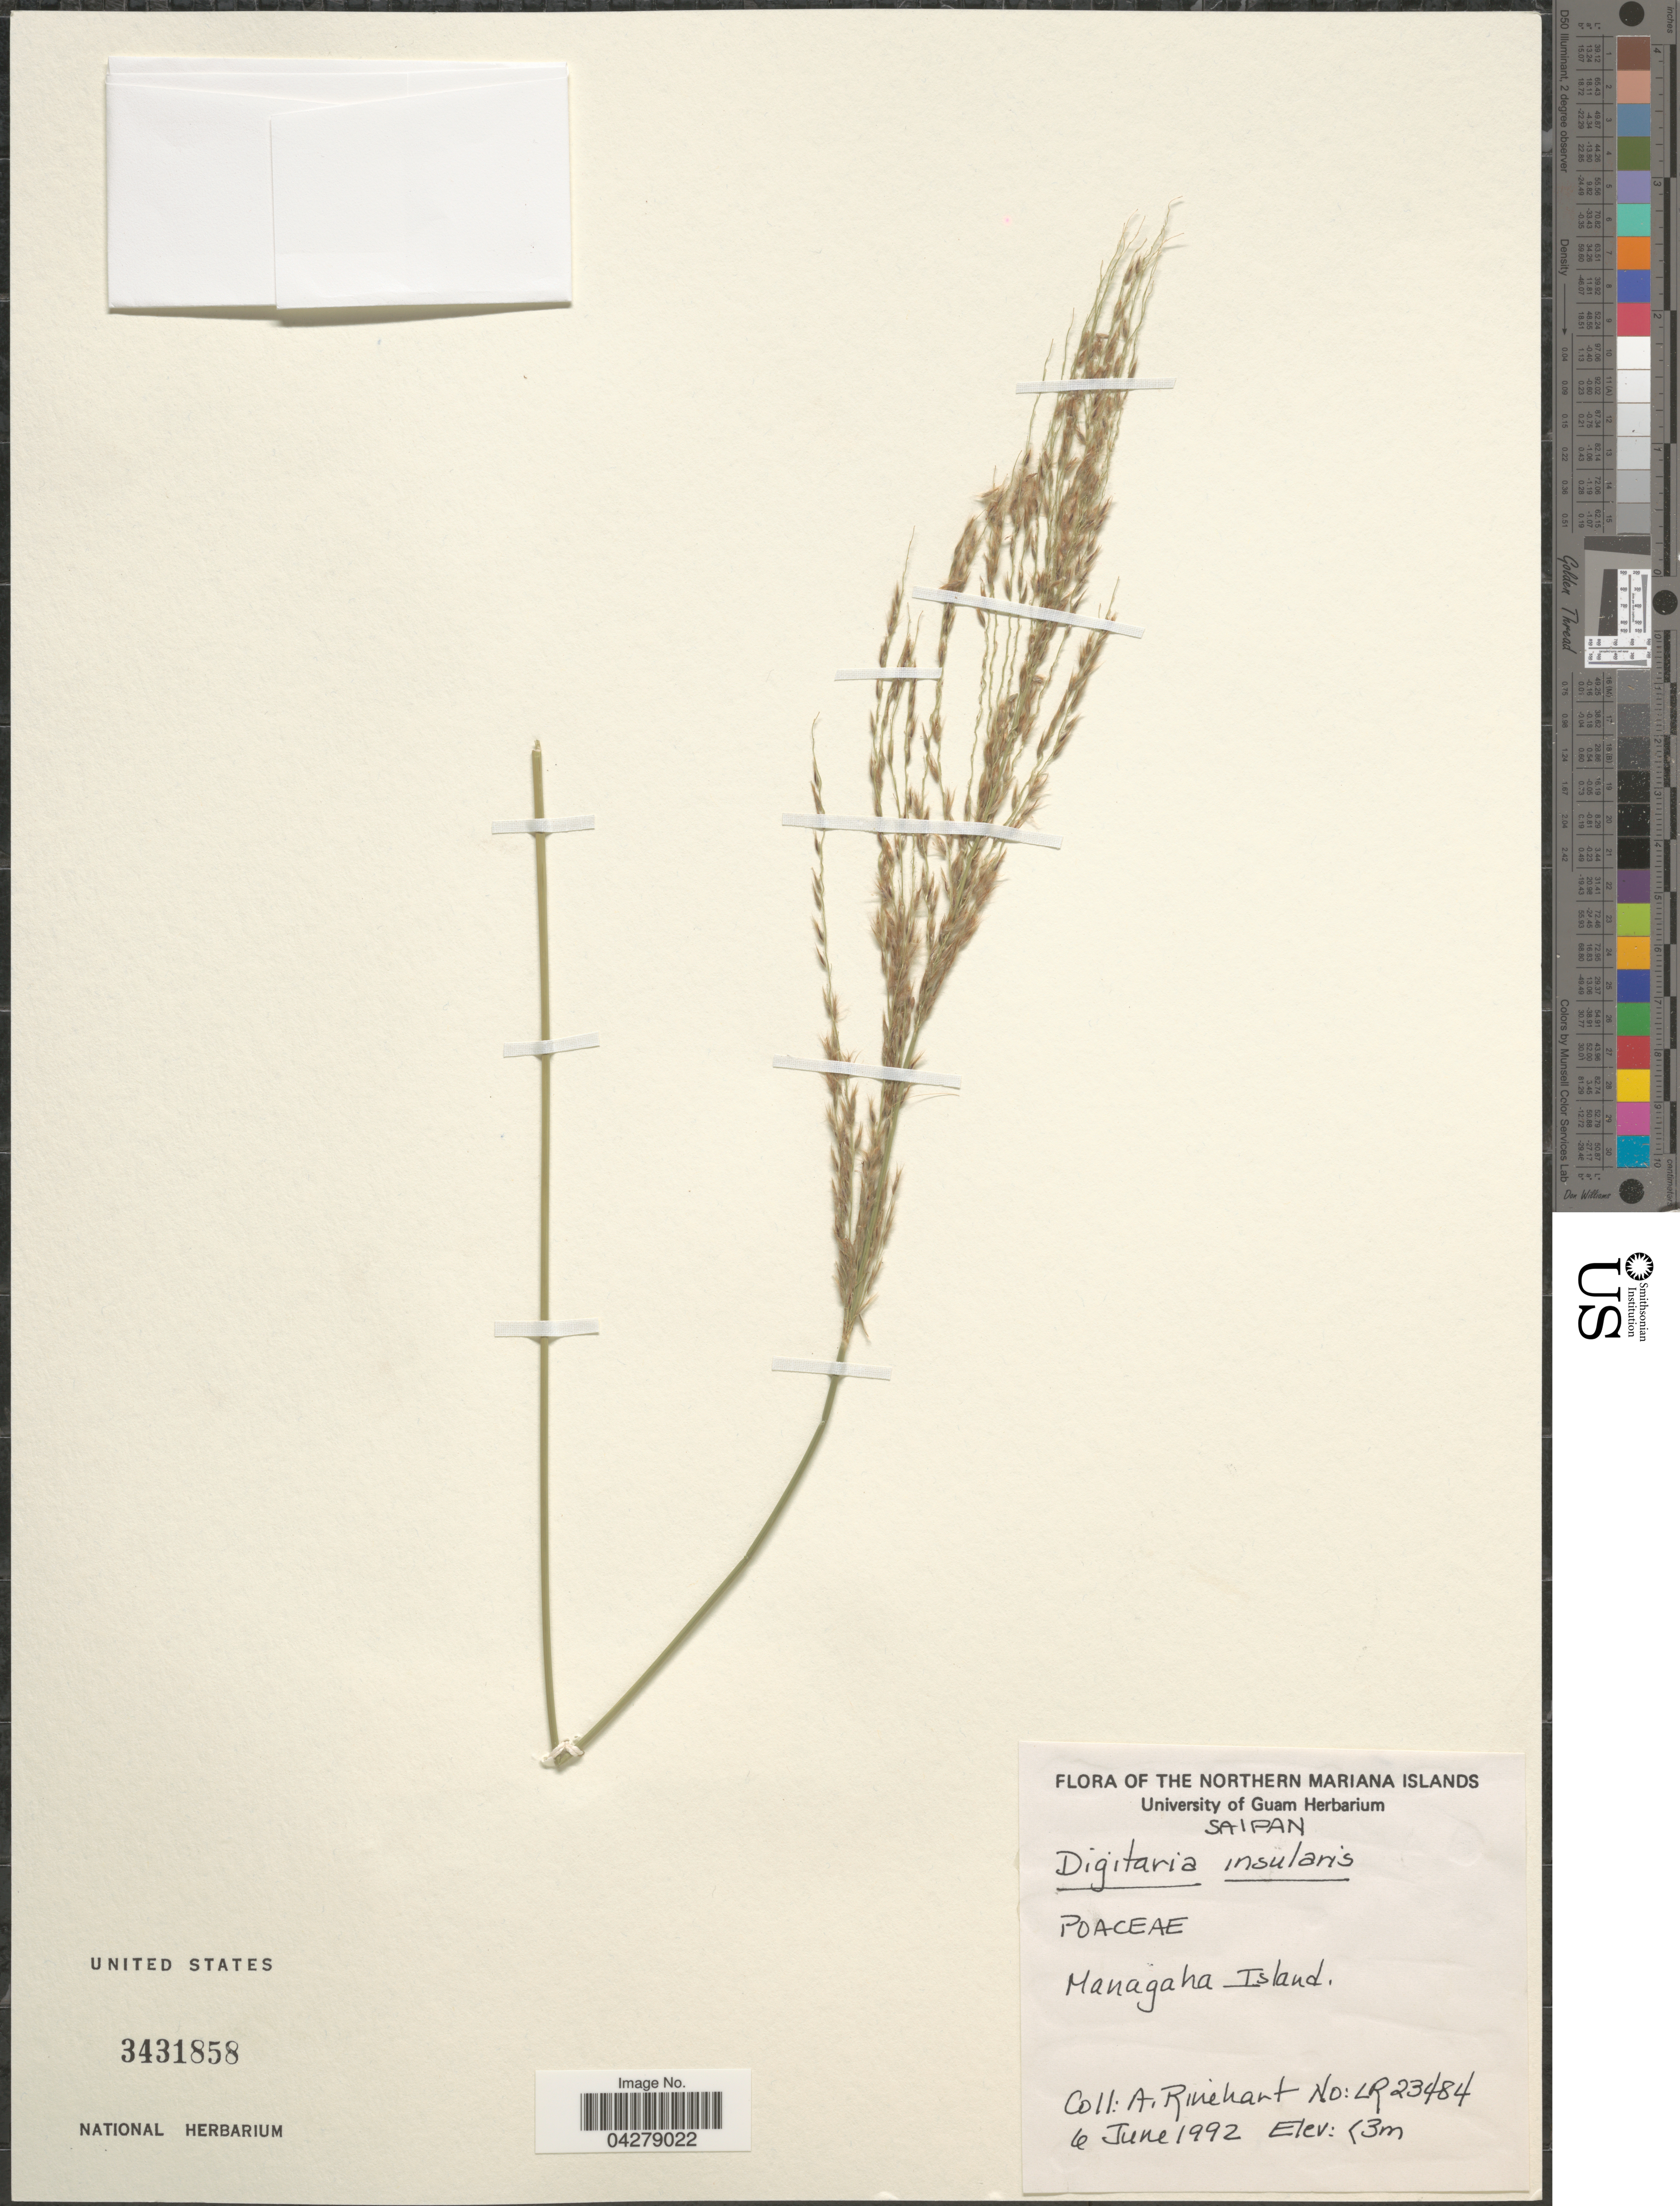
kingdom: Plantae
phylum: Tracheophyta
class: Liliopsida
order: Poales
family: Poaceae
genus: Digitaria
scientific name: Digitaria insularis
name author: (L.) Fedde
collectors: A. Rinehart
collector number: LR23484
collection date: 1992-06-06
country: Northern Mariana Islands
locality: Northern Mariana Islands. Saipan. Managaha Island.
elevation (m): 3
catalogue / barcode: US 3431858